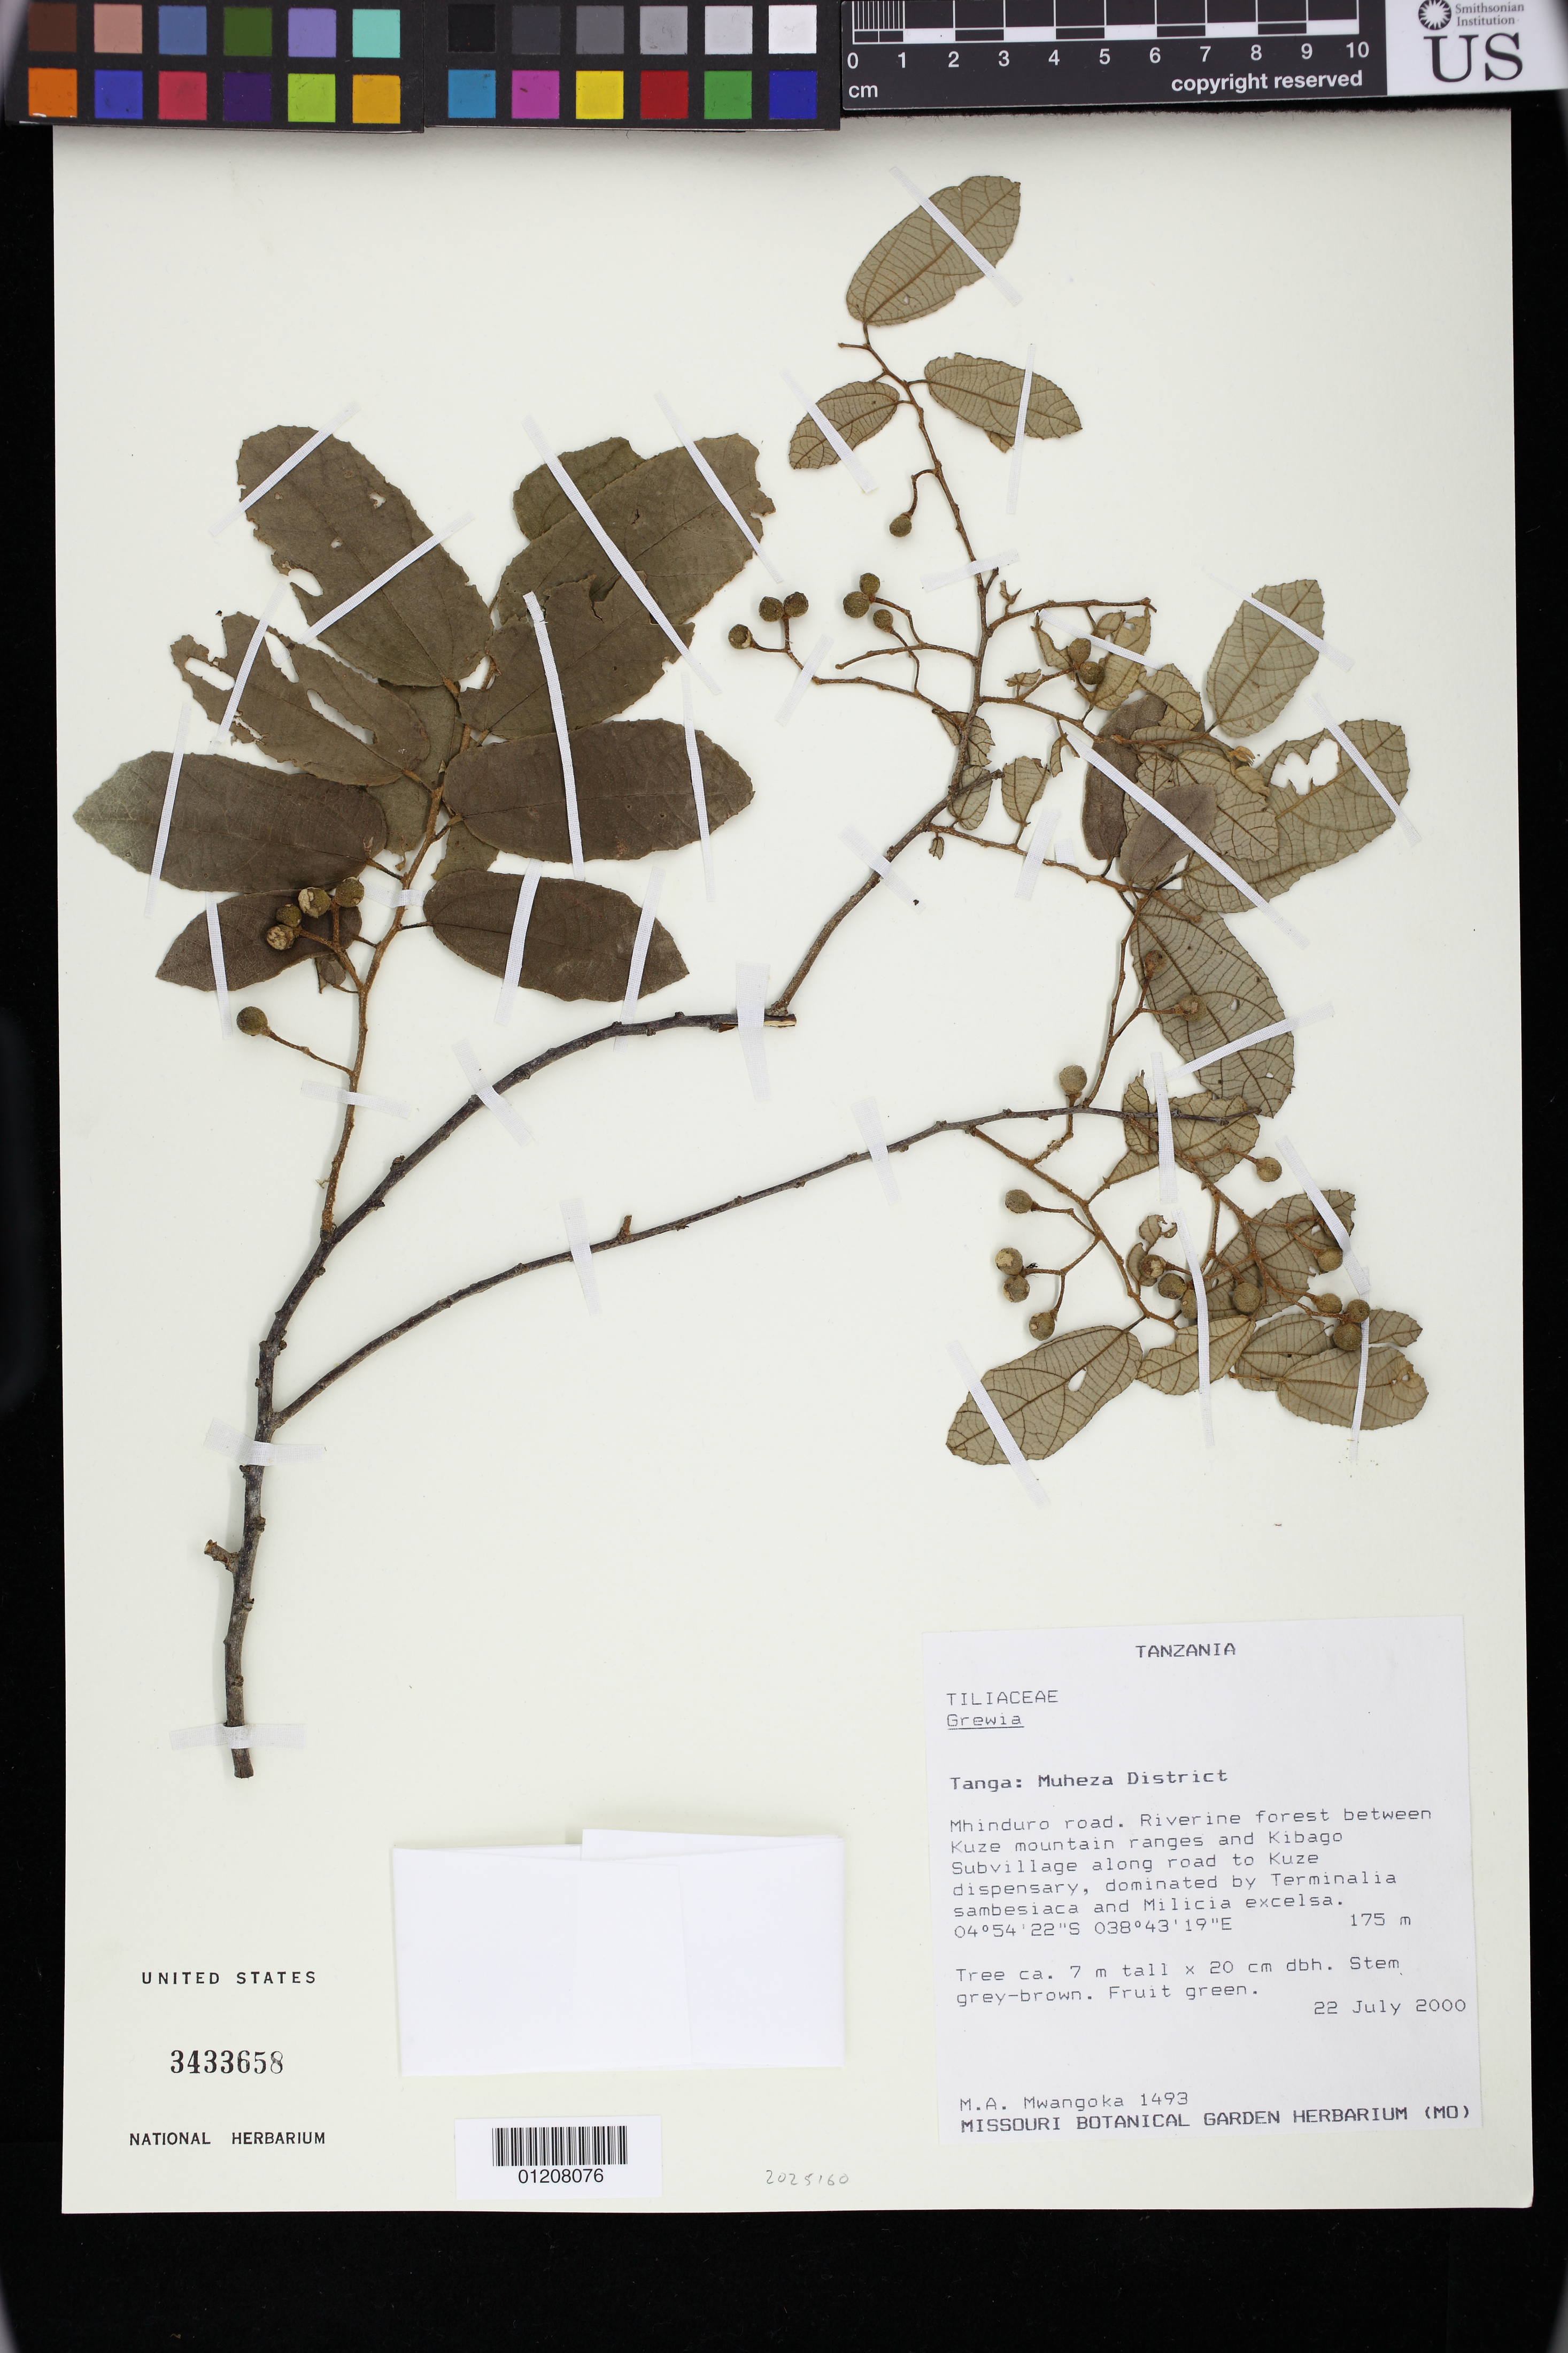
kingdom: Plantae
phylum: Tracheophyta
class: Magnoliopsida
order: Malvales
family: Malvaceae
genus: Grewia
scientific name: Grewia sp.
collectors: M. A. Mwangoka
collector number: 1493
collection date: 2000-07-22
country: Tanzania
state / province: Tanga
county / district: Muheza District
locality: Mhinduro road.Riverine forest between Kuze mountain ranges and Kibago Subvillage along road to Kuze dispensary, dominated by Terminalia sambesiaca and Milicia excelsa.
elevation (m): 175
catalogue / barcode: US 3433658